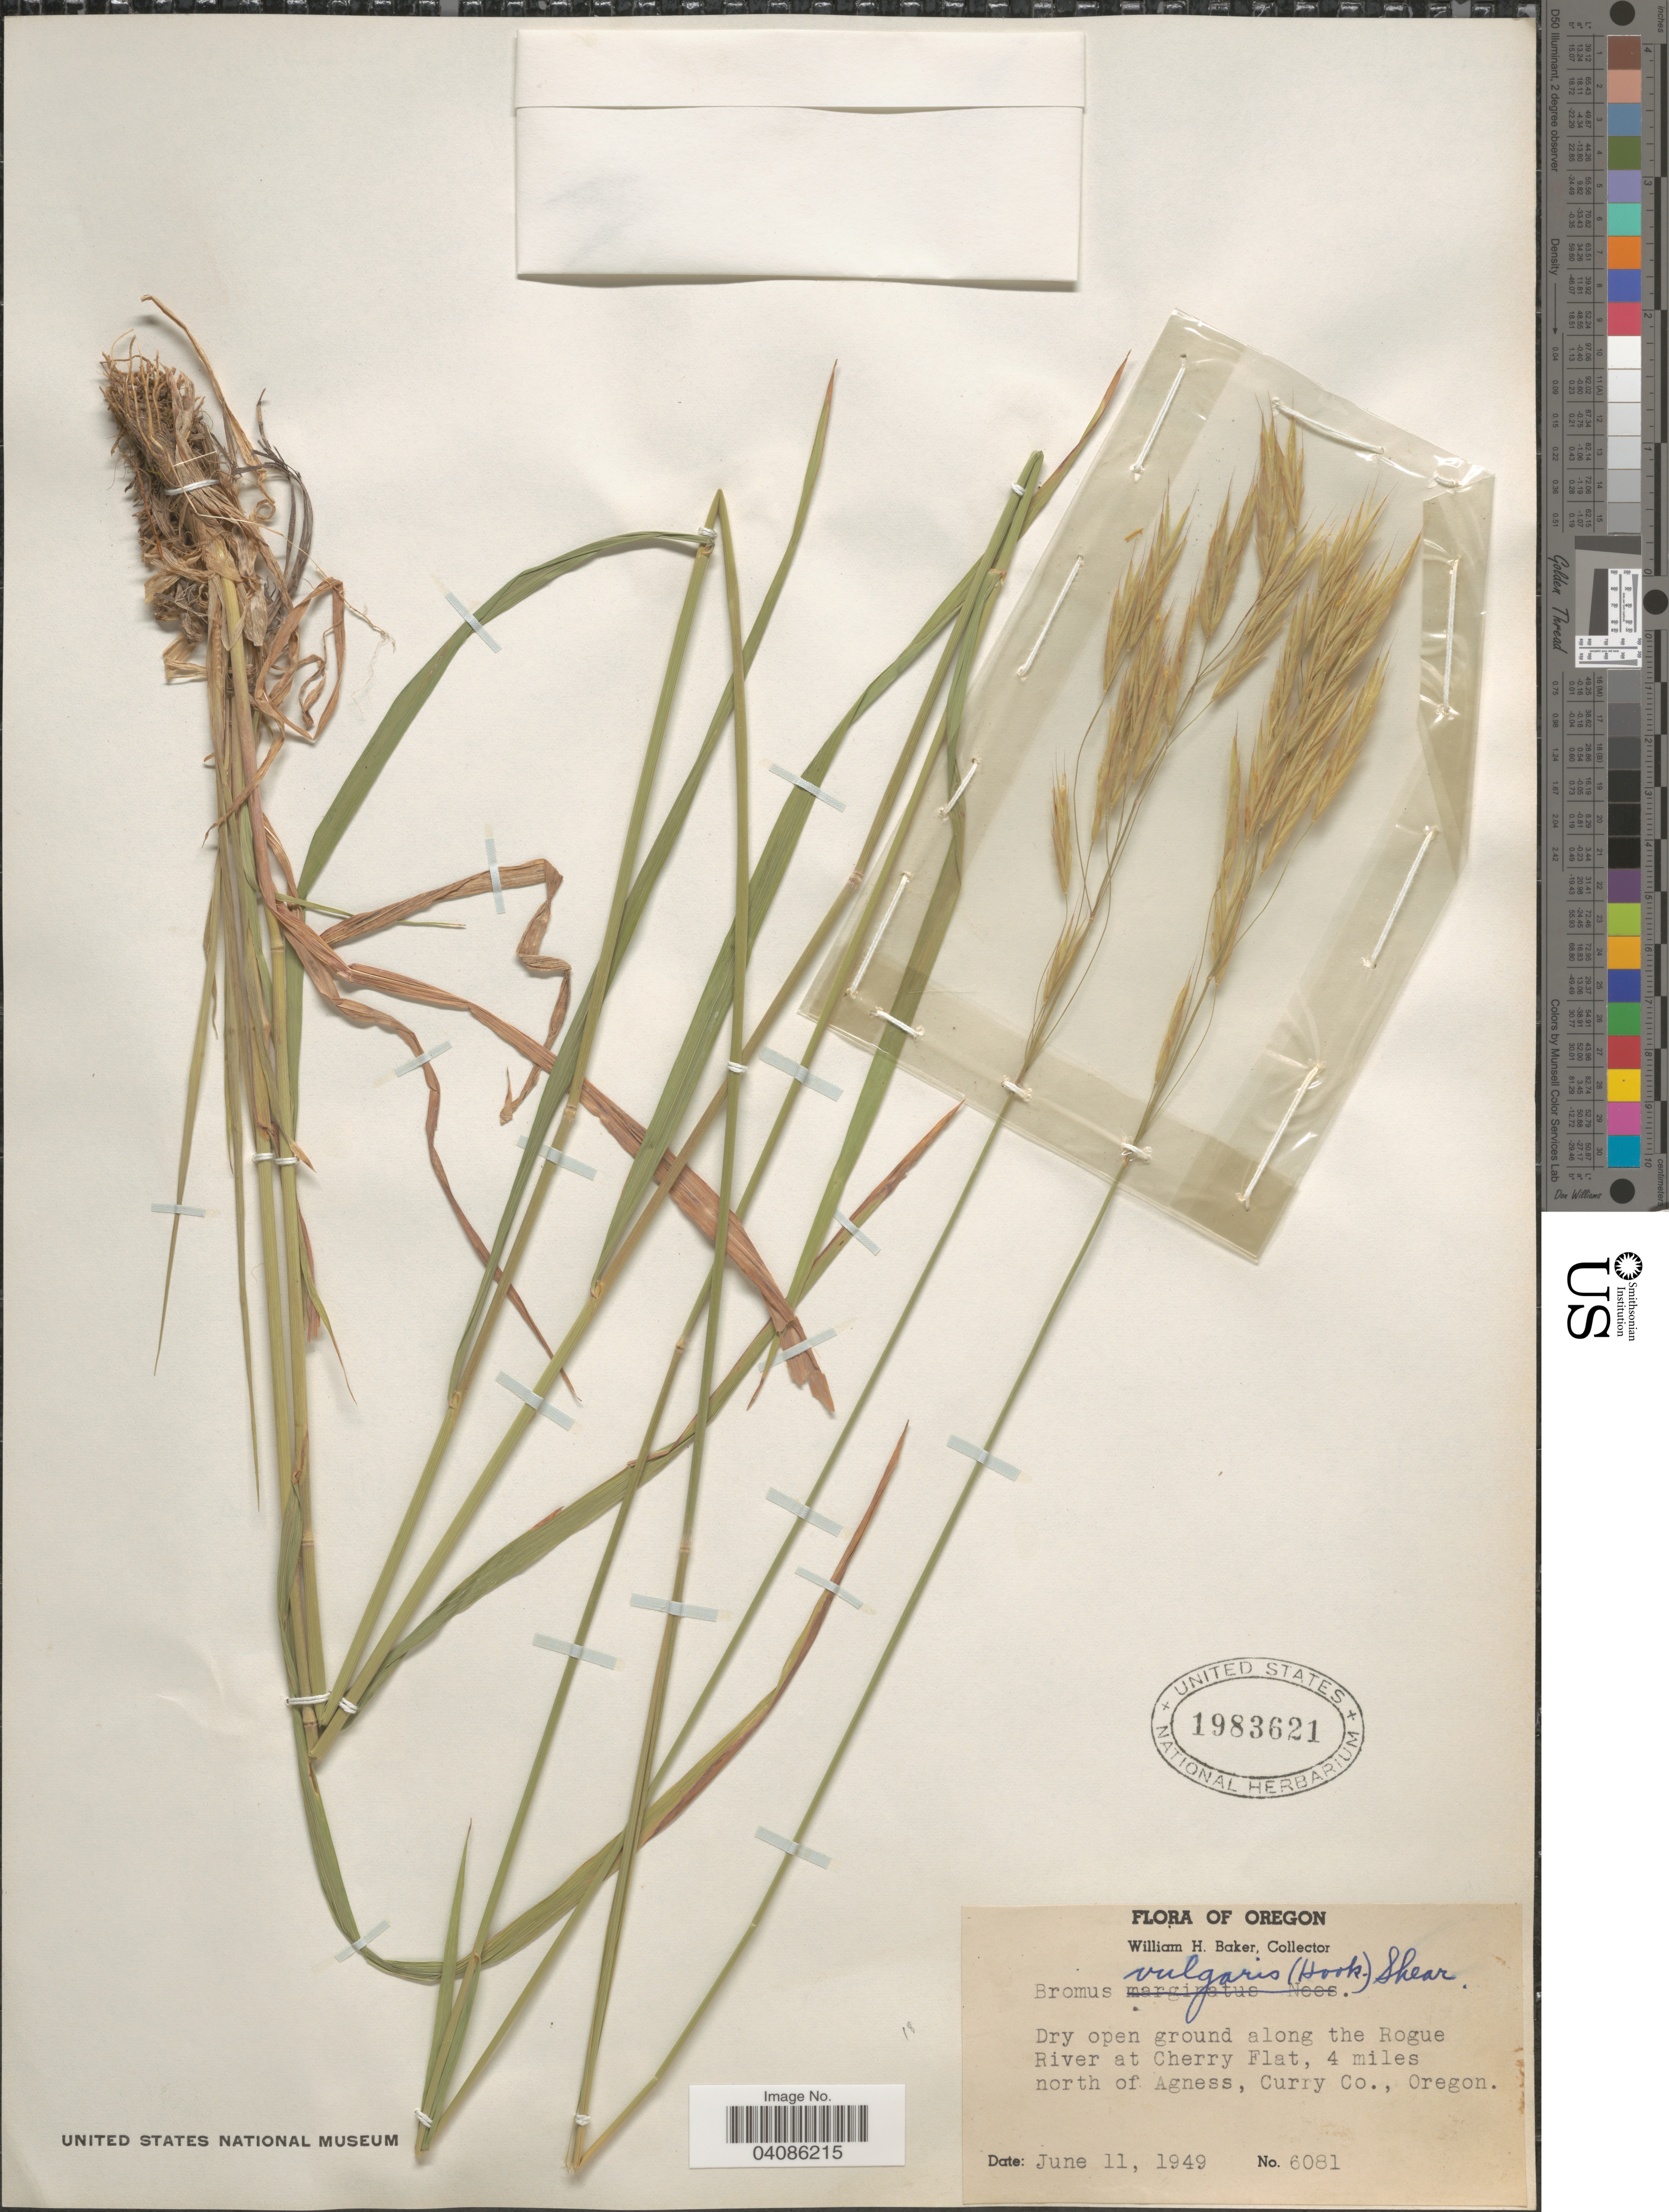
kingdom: Plantae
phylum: Tracheophyta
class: Liliopsida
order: Poales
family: Poaceae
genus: Bromus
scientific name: Bromus texensis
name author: (Shear) Hitchc.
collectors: W. H. Baker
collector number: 6081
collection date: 1949-06-11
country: United States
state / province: Oregon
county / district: Curry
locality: Dry open ground along the Rogue River at Cherry Flat, 4 miles north of Agness, Curry Co.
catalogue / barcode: US 1983621